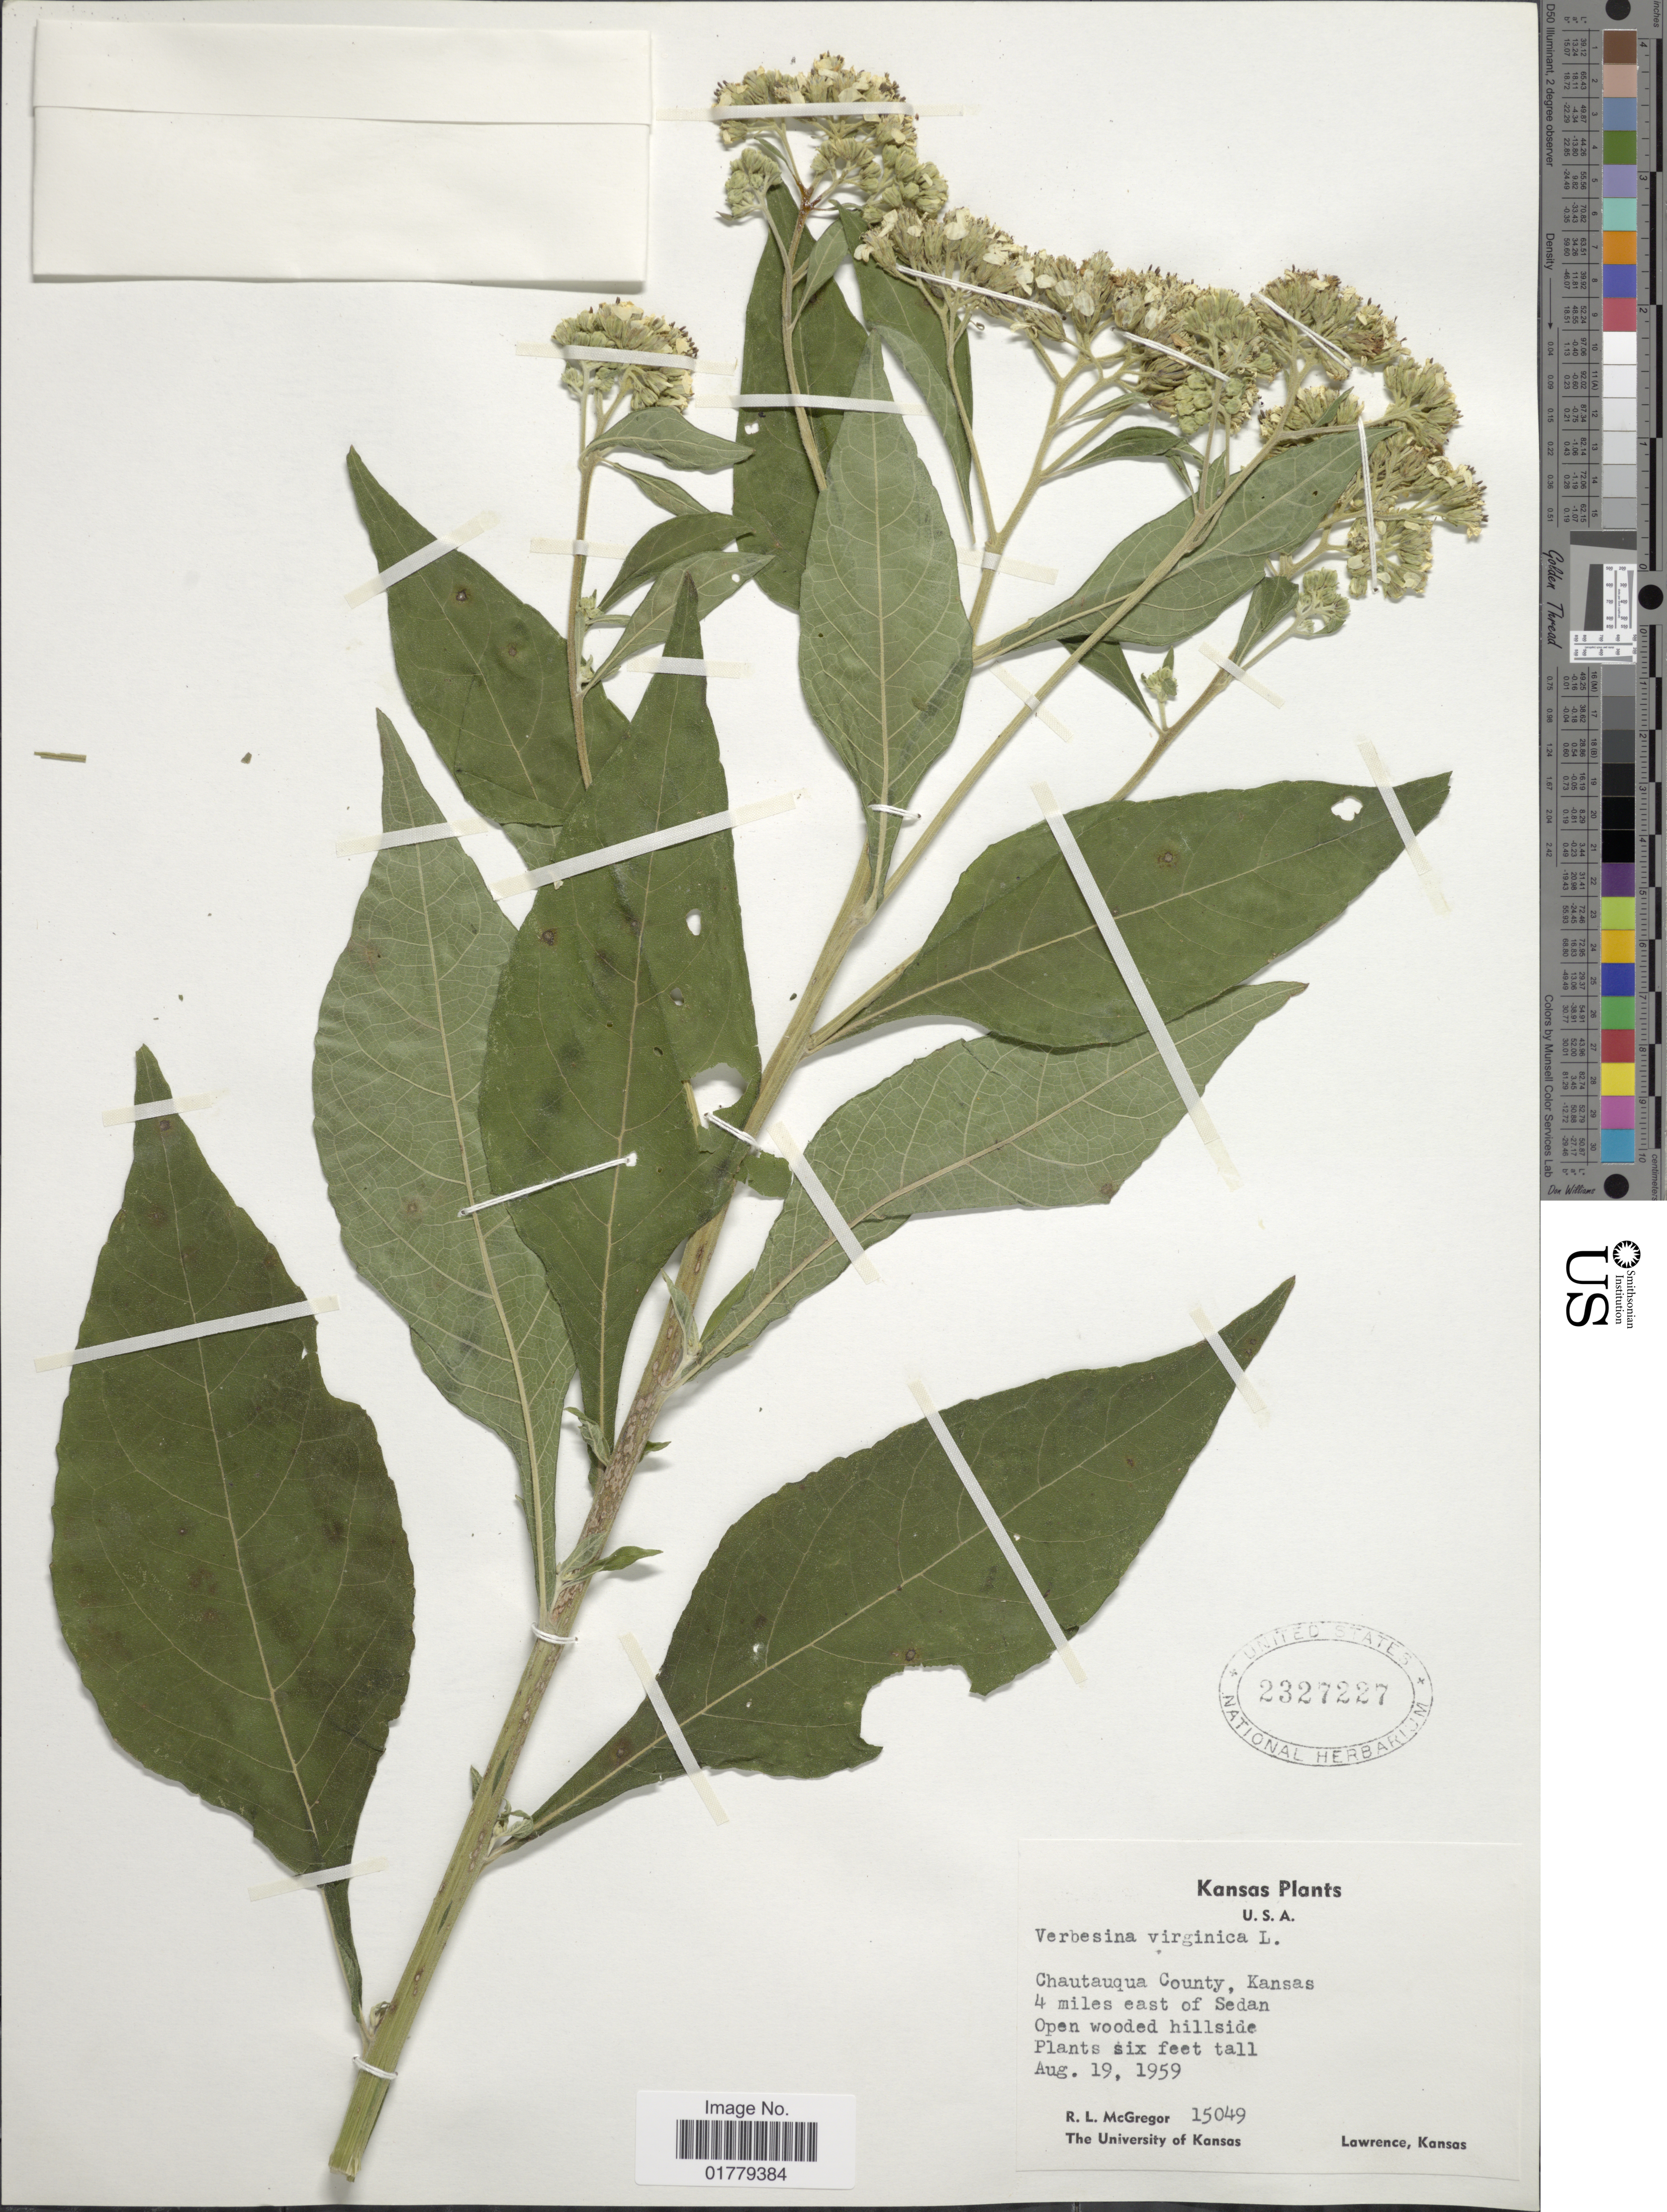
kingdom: Plantae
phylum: Tracheophyta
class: Magnoliopsida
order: Asterales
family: Asteraceae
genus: Verbesina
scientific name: Verbesina virginica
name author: L.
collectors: R. McGregor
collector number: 15049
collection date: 1959-08-19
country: United States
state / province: Kansas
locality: Chautauqua County, Kansas, 4 miles east of Sedan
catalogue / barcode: US 2327227